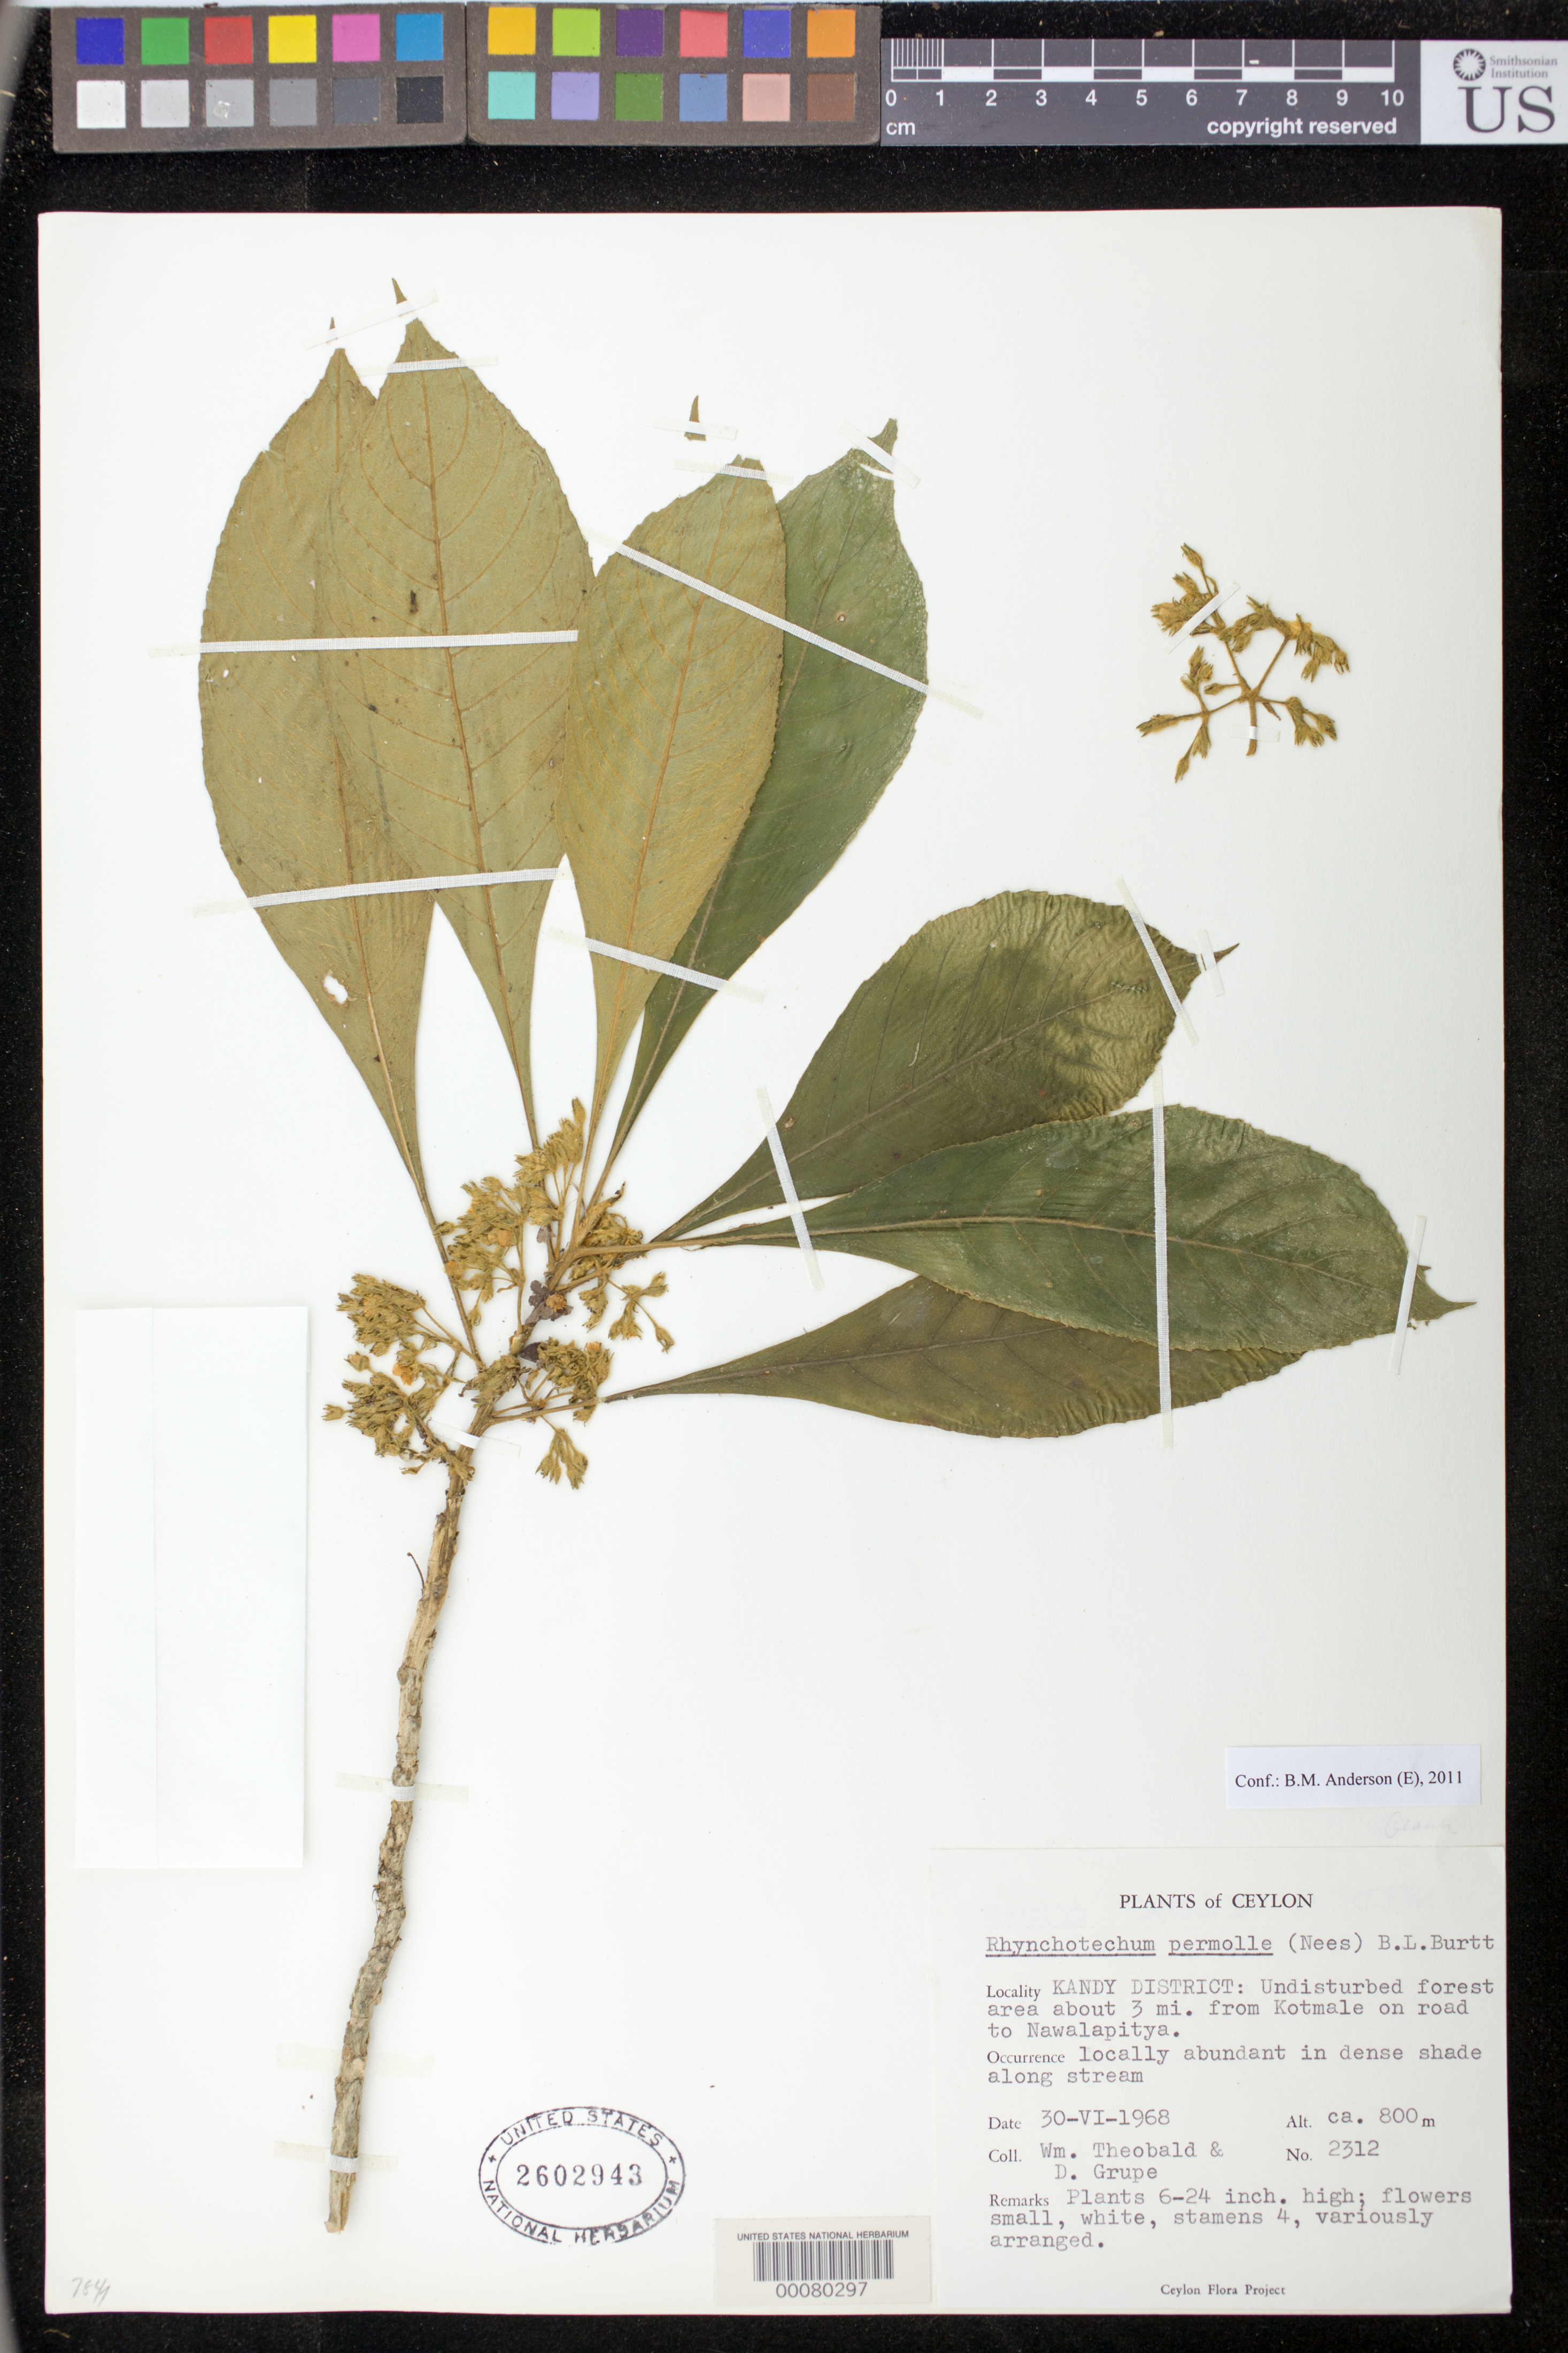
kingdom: Plantae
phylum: Tracheophyta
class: Magnoliopsida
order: Lamiales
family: Gesneriaceae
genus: Rhynchotechum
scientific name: Rhynchotechum permolle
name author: (Nees) B.L. Burtt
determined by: Anderson, B.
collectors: W. Theobald & D. Grupe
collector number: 2312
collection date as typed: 30 Jun 1968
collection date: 1968-06-30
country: Sri Lanka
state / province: Central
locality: Kandy dist., About 3 mi from kotmale on road to nawalapitya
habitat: Undisturbed forest area, Locally abundant in dense shade along stream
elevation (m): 800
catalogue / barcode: US 2602943